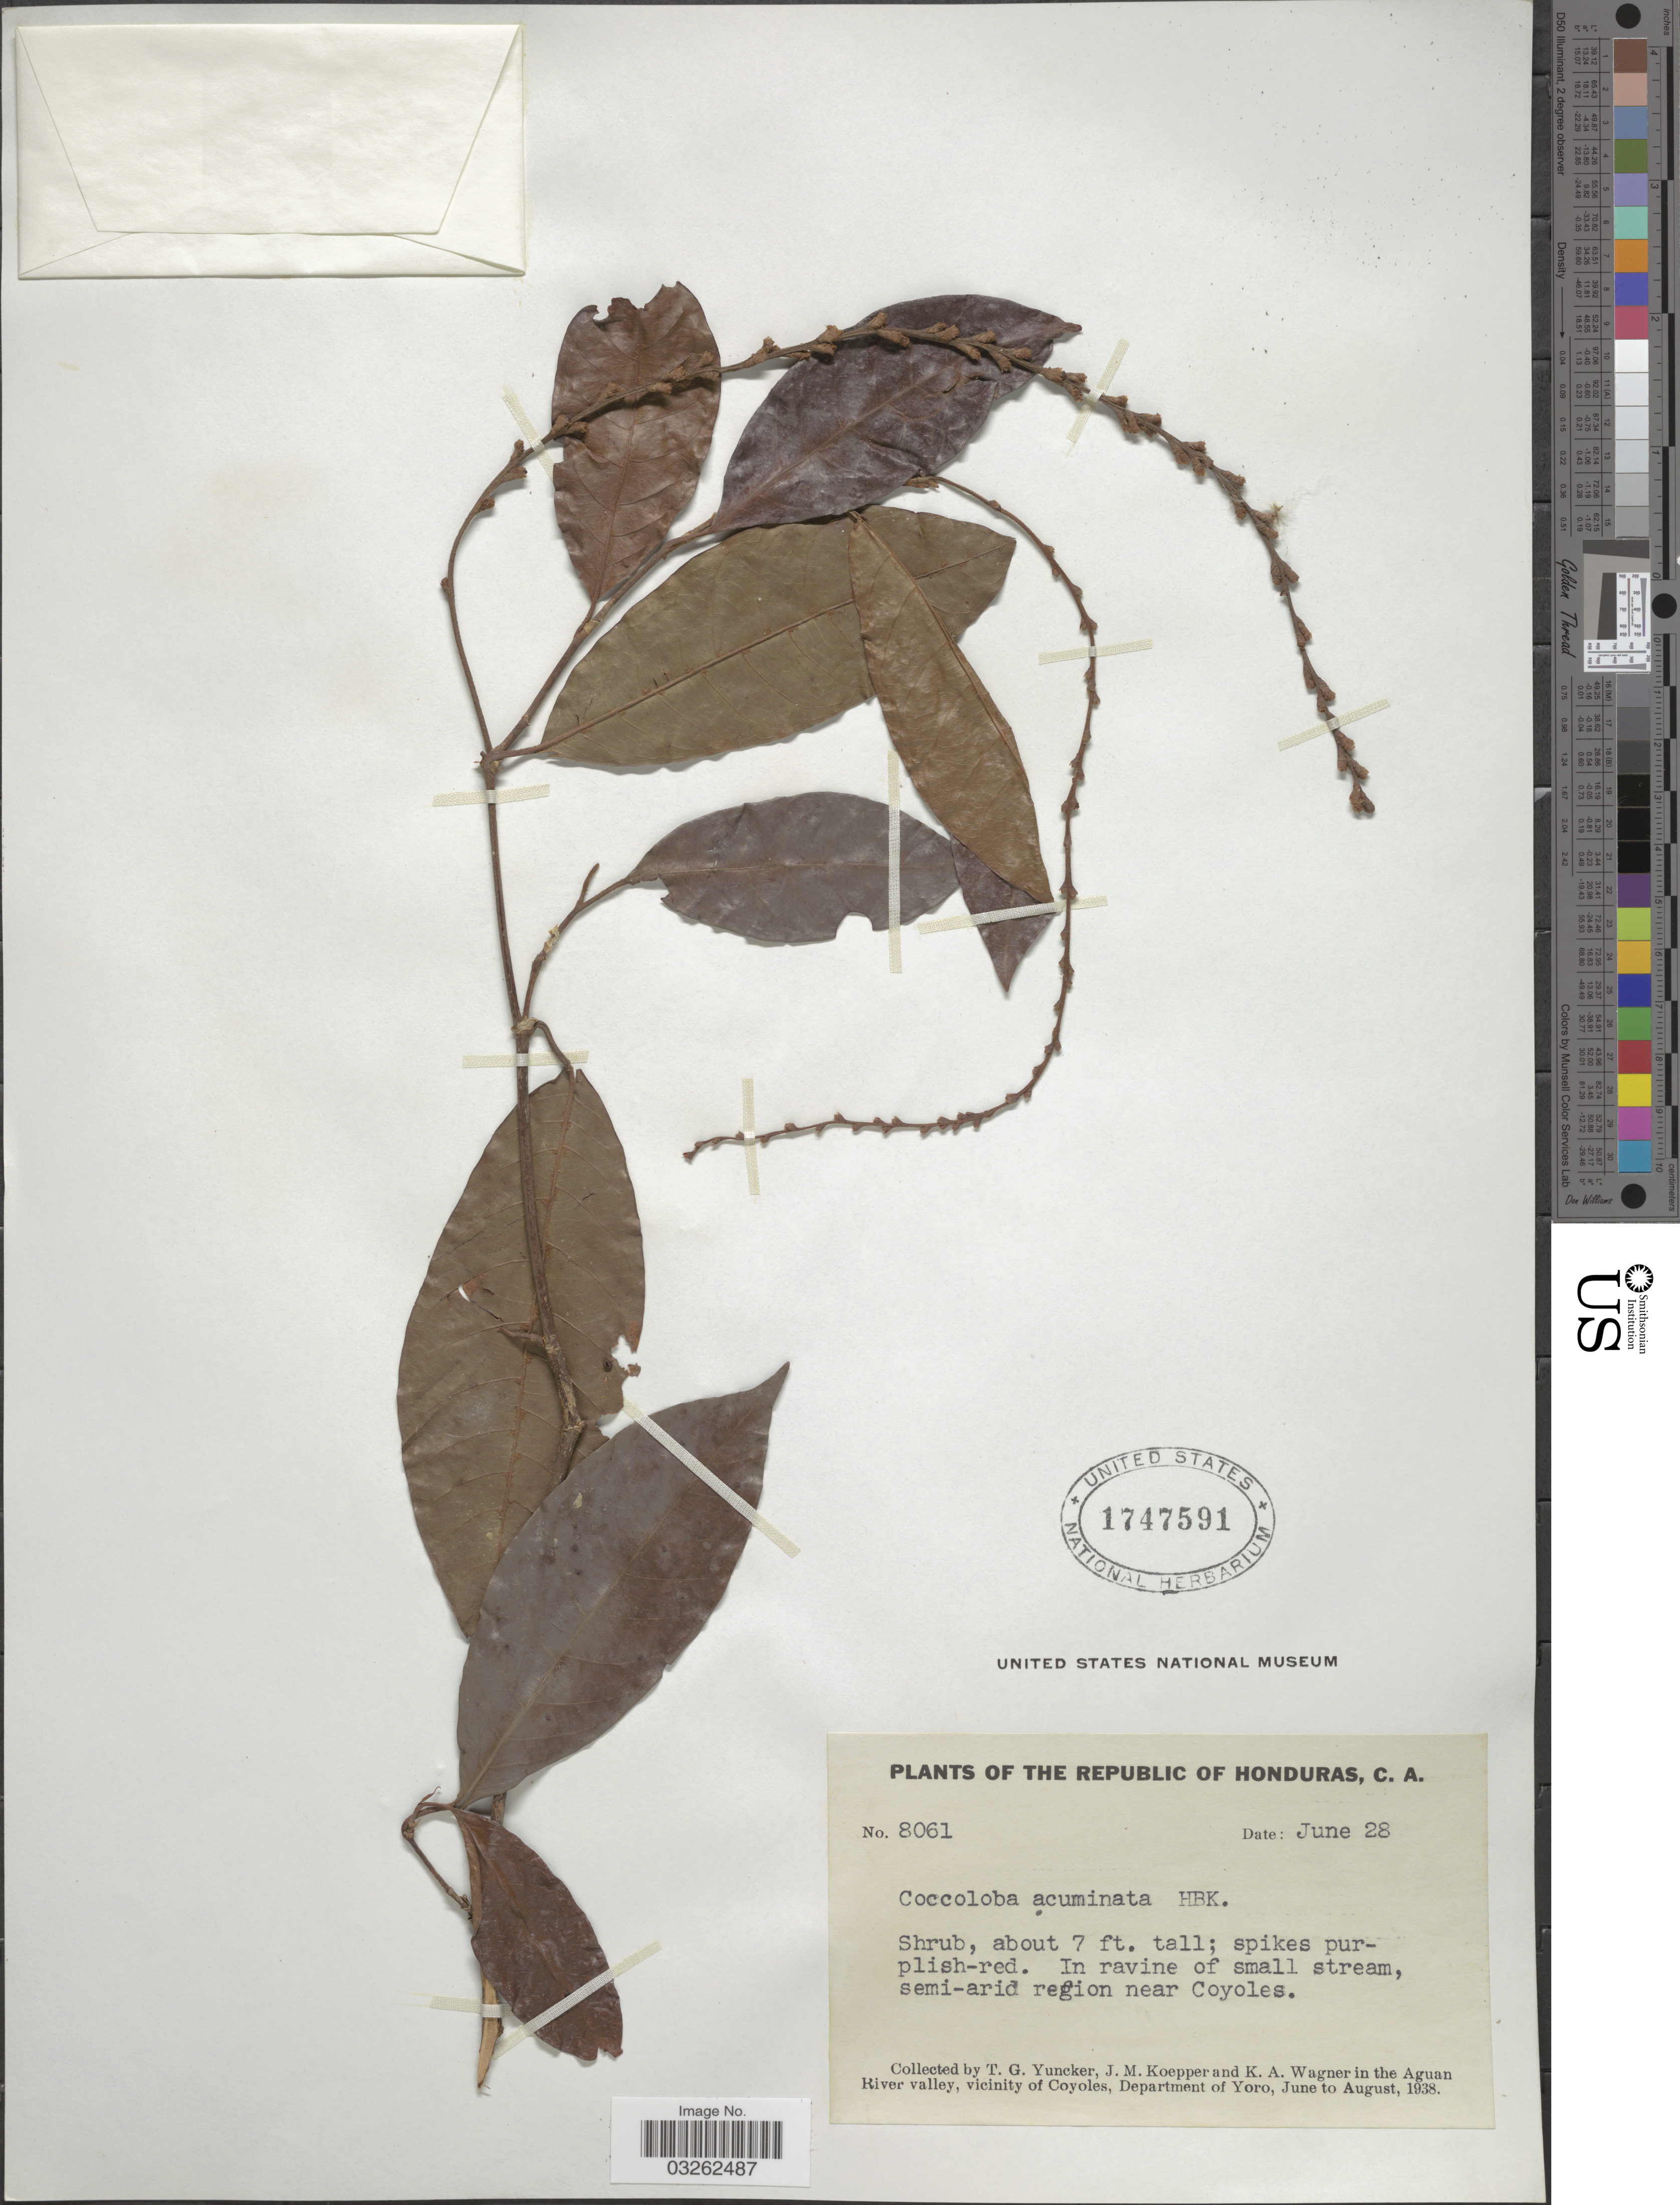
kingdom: Plantae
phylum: Tracheophyta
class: Magnoliopsida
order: Caryophyllales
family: Polygonaceae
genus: Coccoloba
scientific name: Coccoloba acuminata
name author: Kunth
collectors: T. G. Yuncker, J. M. Koepper & K. A. Wagner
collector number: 8061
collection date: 1938-06-28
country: Honduras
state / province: Yoro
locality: Republic of Honduras. In ravine of small stream, semi-arid region near Coyoles. In the Aguan River valley, vicinity of Coyoles, Department of Yoro.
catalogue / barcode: US 1747591